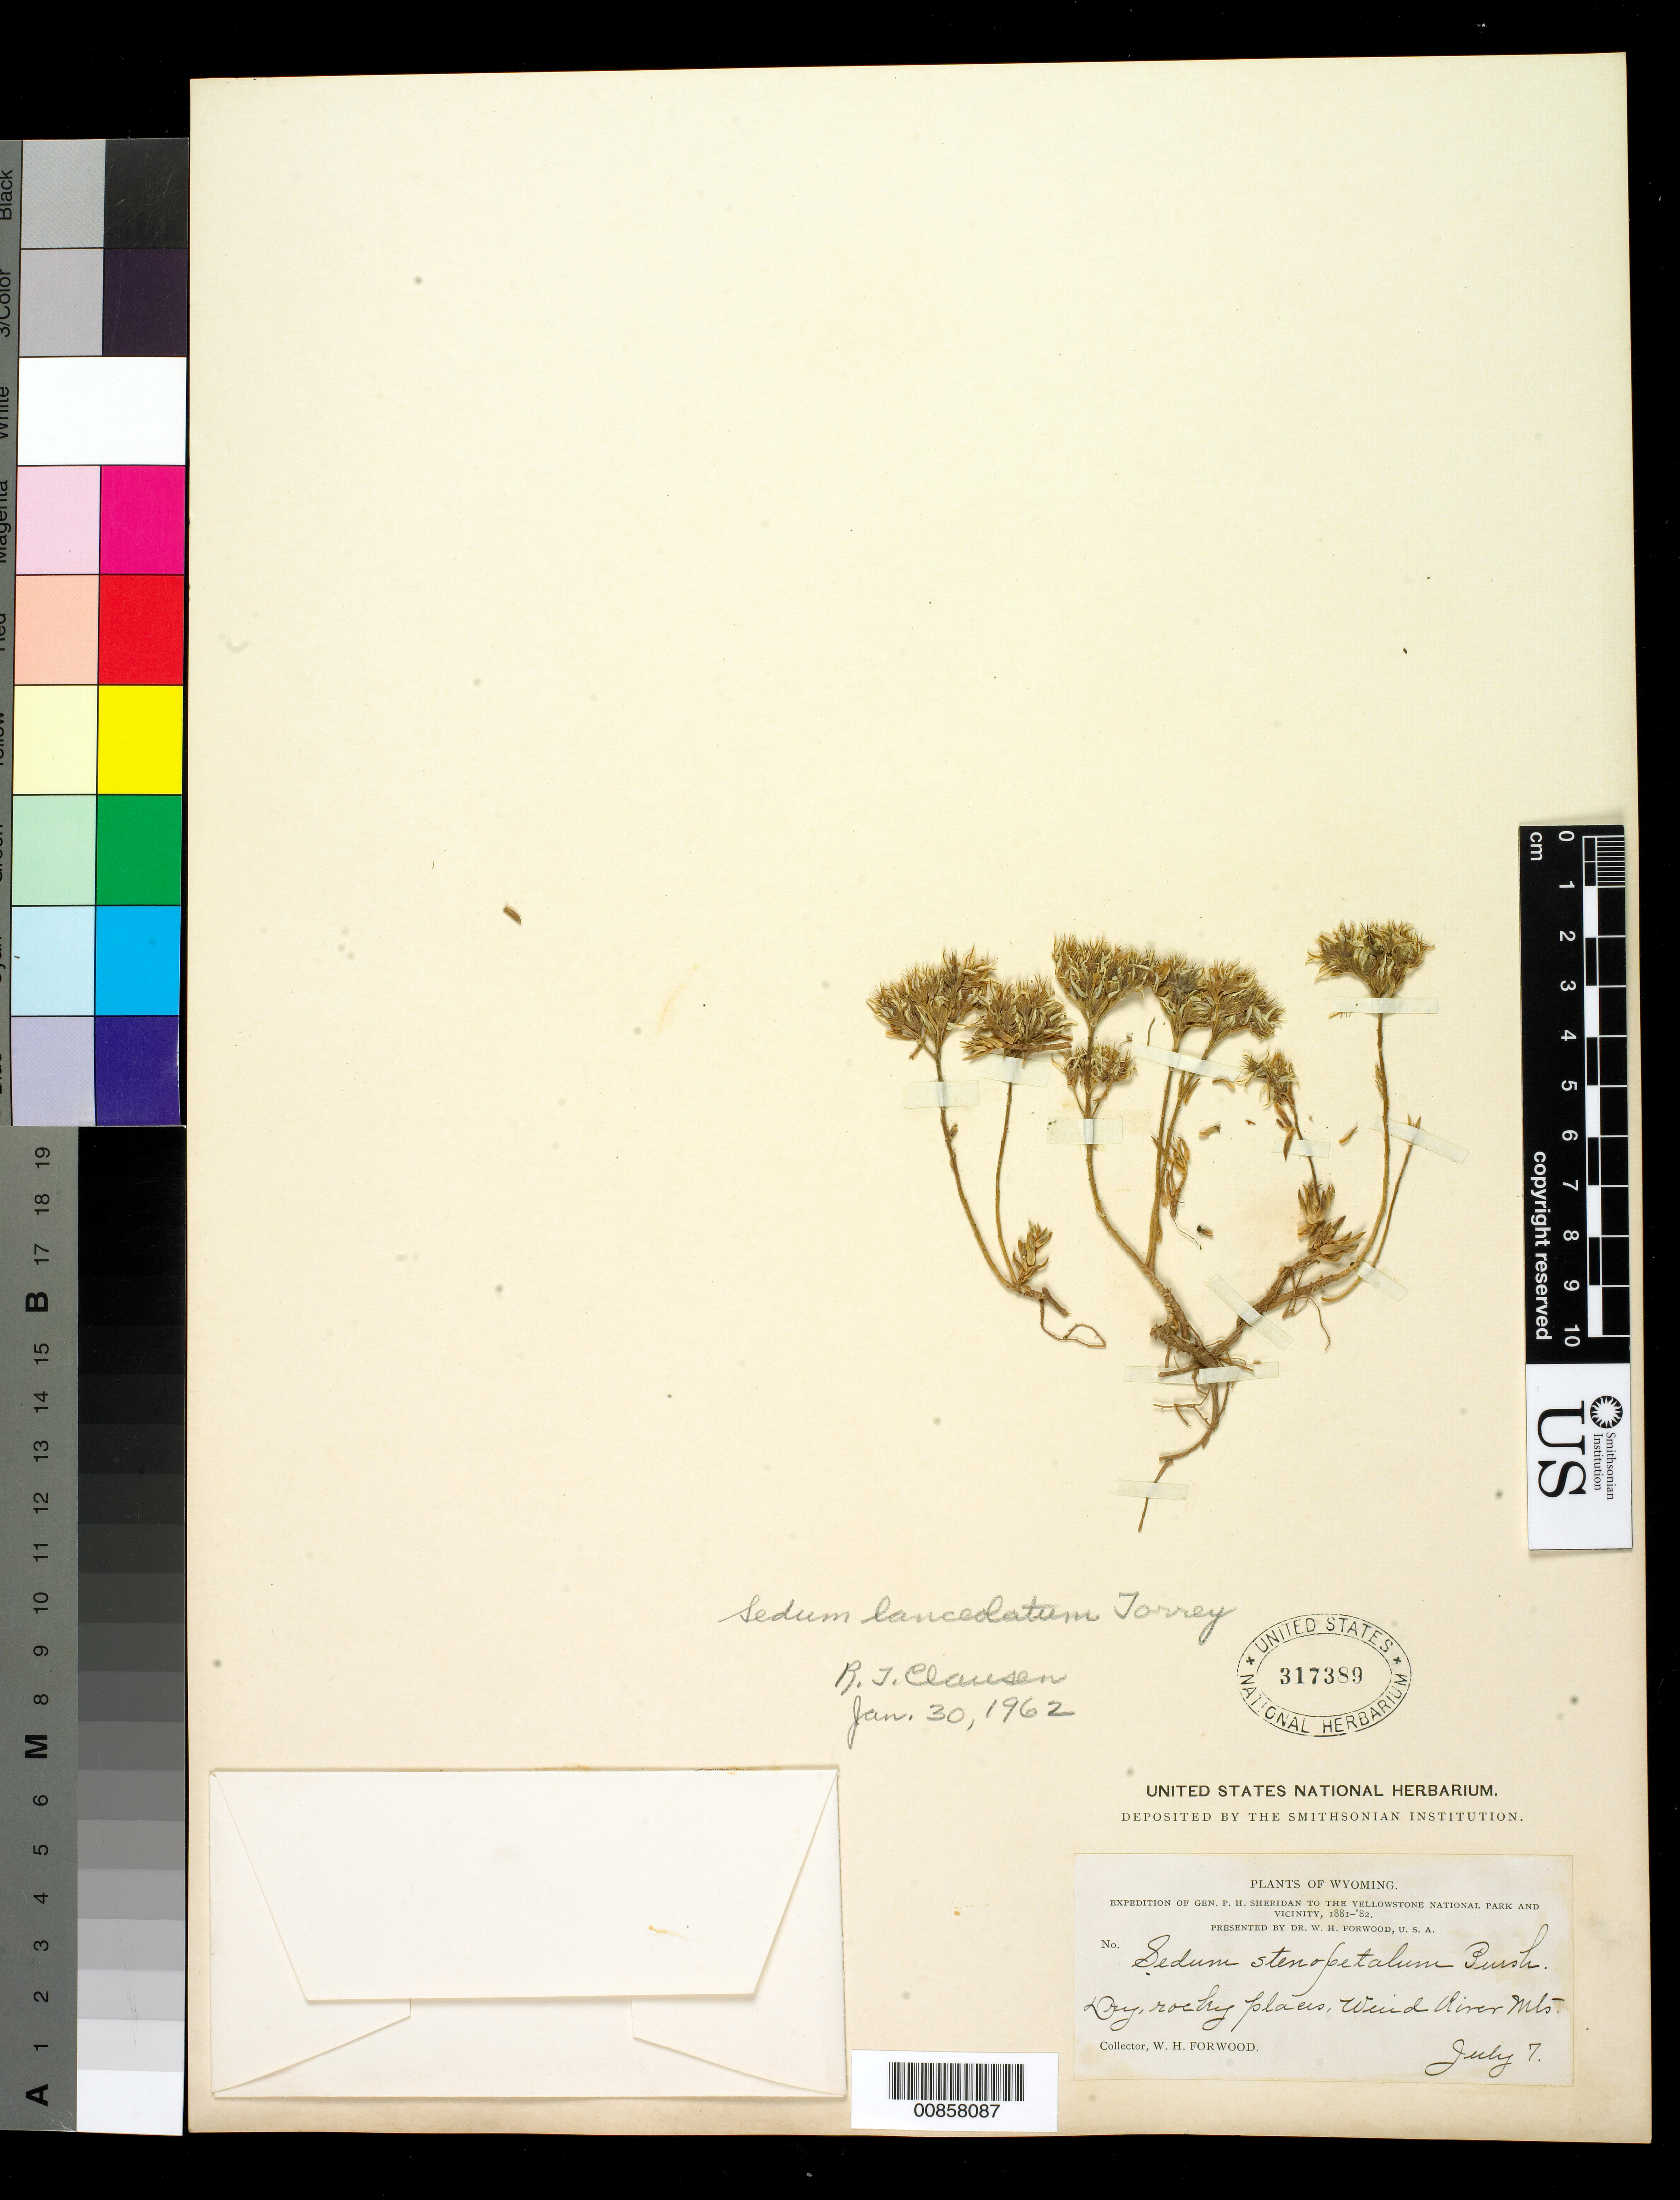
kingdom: Plantae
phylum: Tracheophyta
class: Magnoliopsida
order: Saxifragales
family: Crassulaceae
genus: Sedum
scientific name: Sedum lanceolatum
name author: Torr.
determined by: Clausen, R. J.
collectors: W. Forwood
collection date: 1881-07-07/1882-07-07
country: United States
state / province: Wyoming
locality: Wind River Mts.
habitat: Dry rocky places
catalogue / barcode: US 317389